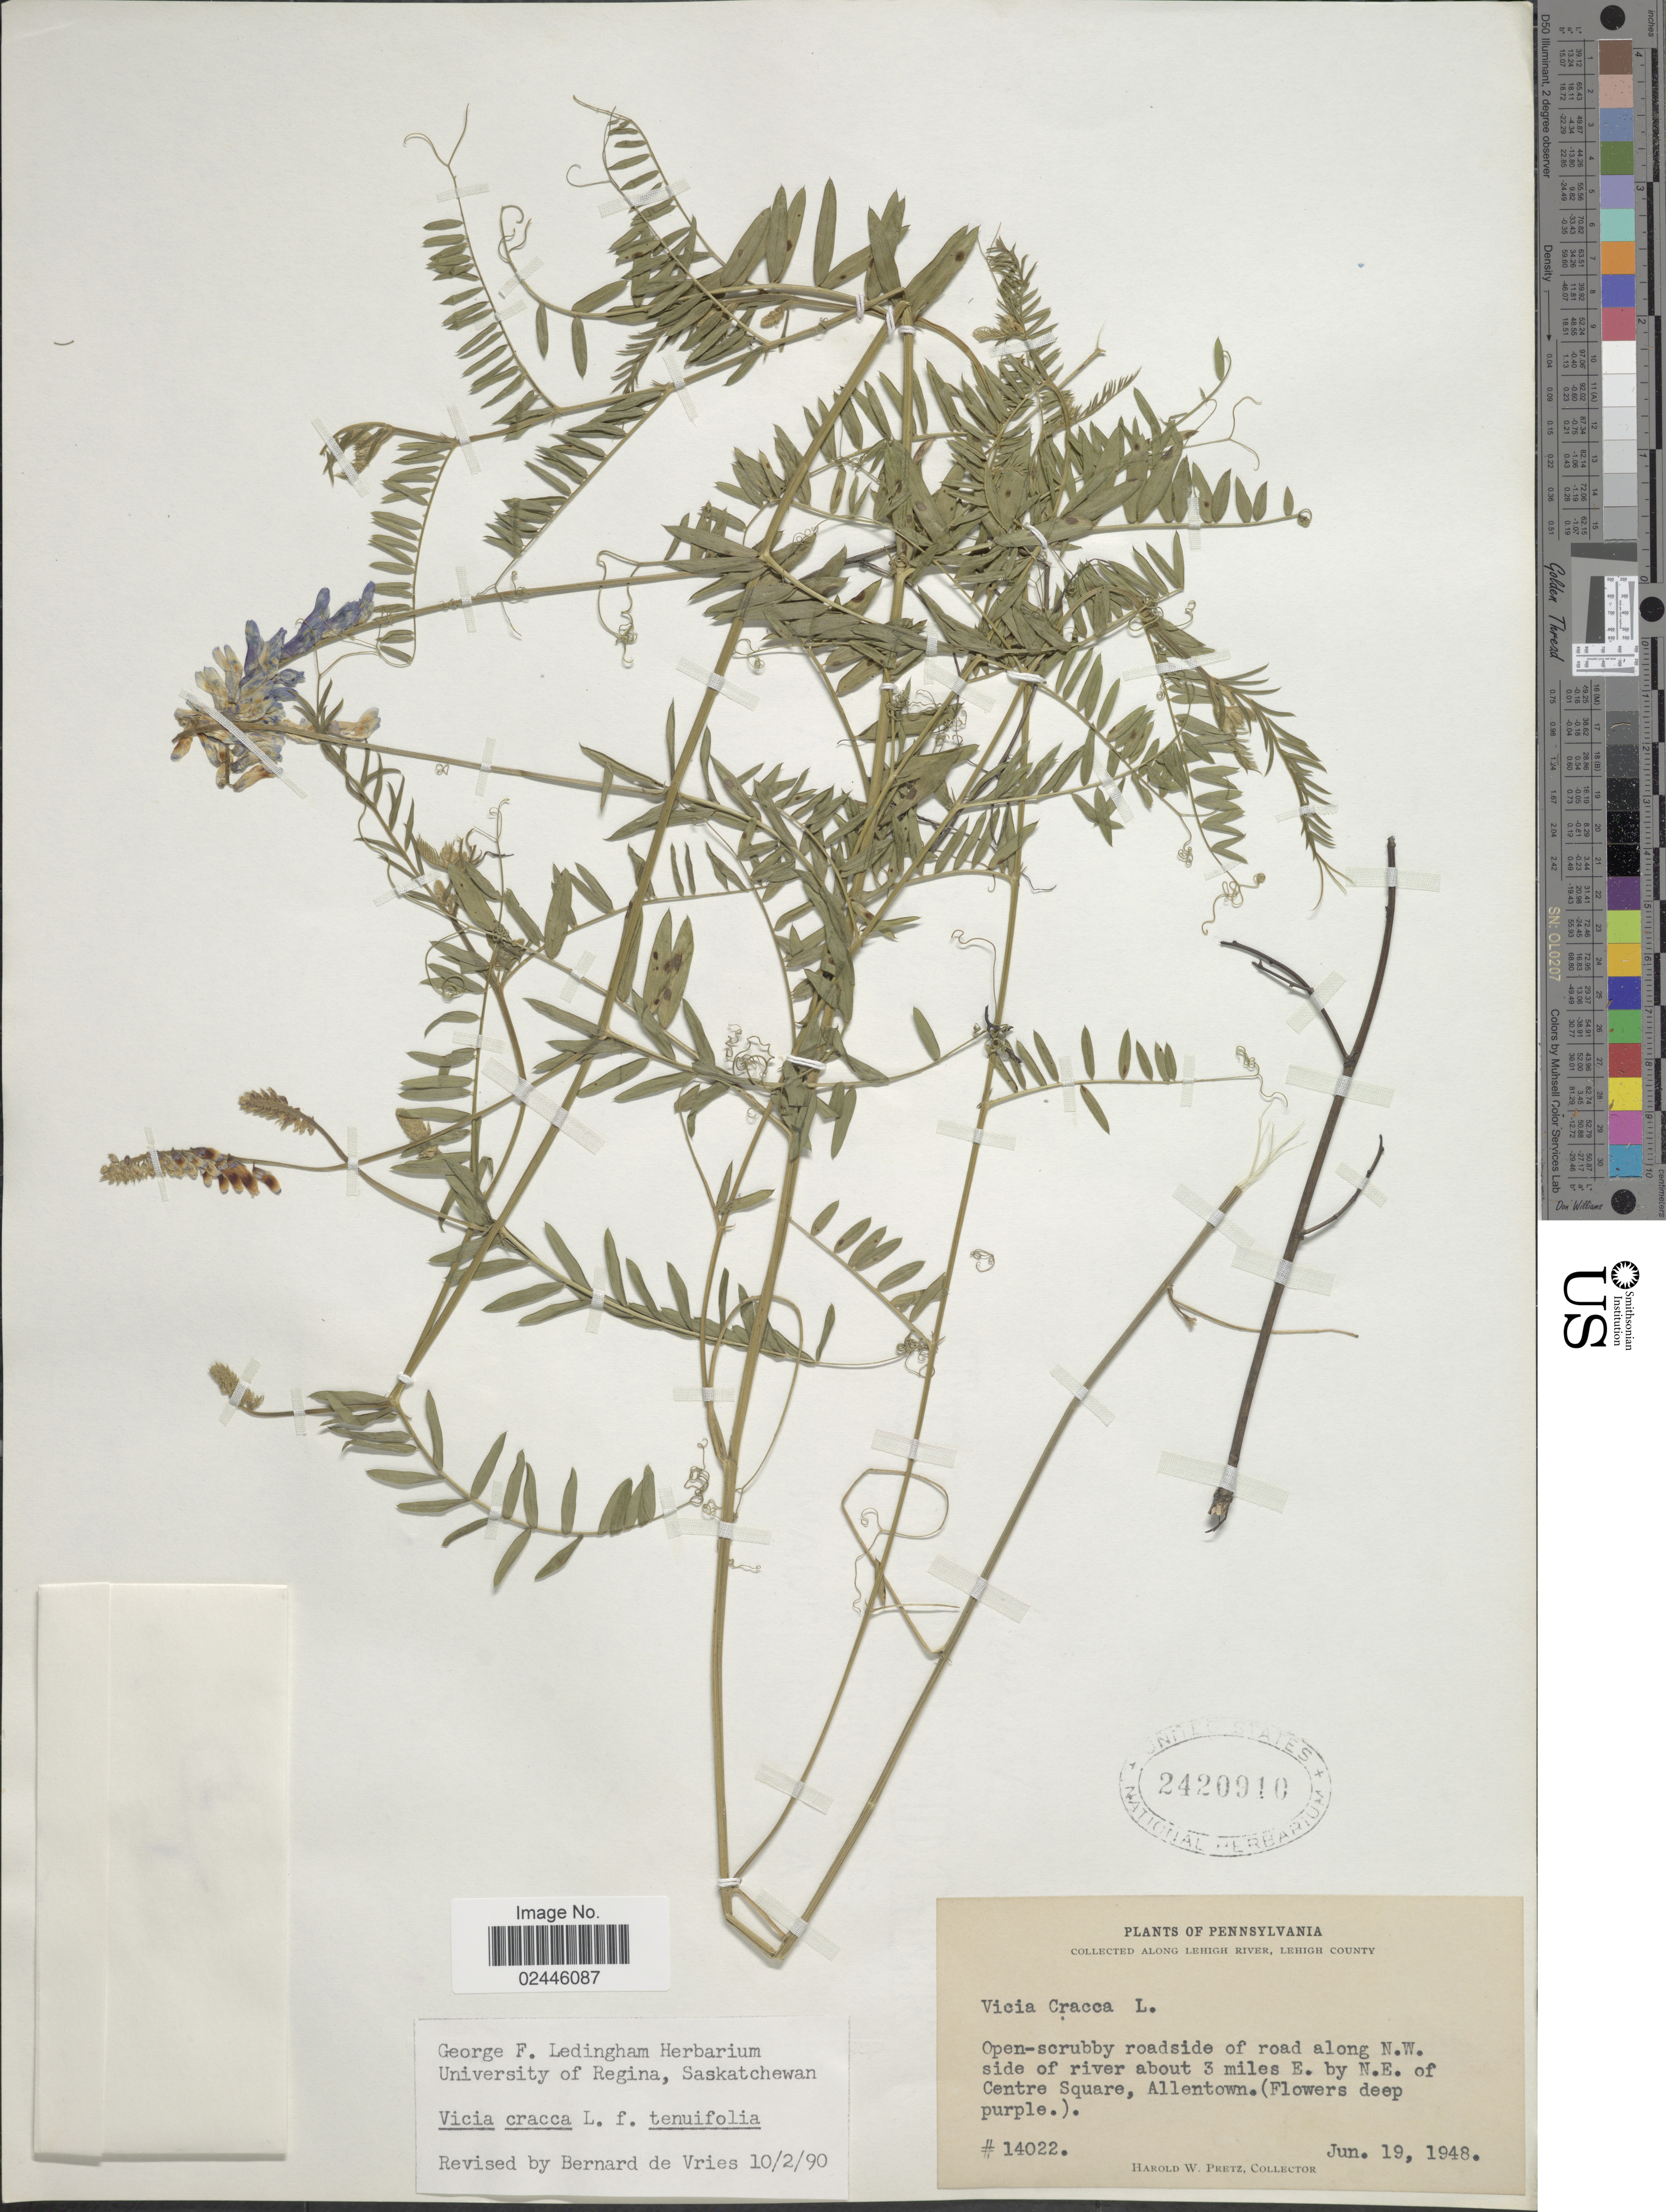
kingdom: Plantae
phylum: Tracheophyta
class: Magnoliopsida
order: Fabales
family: Fabaceae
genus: Vicia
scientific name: Vicia cracca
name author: L.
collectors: H. W. Pretz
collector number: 14022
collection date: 1948-06-19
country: United States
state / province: Pennsylvania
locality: Open-scrubby roadside of road along N.W. side of river about 3 miles E. by N.E. of Centre Square, Allentown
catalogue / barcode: US 2420910